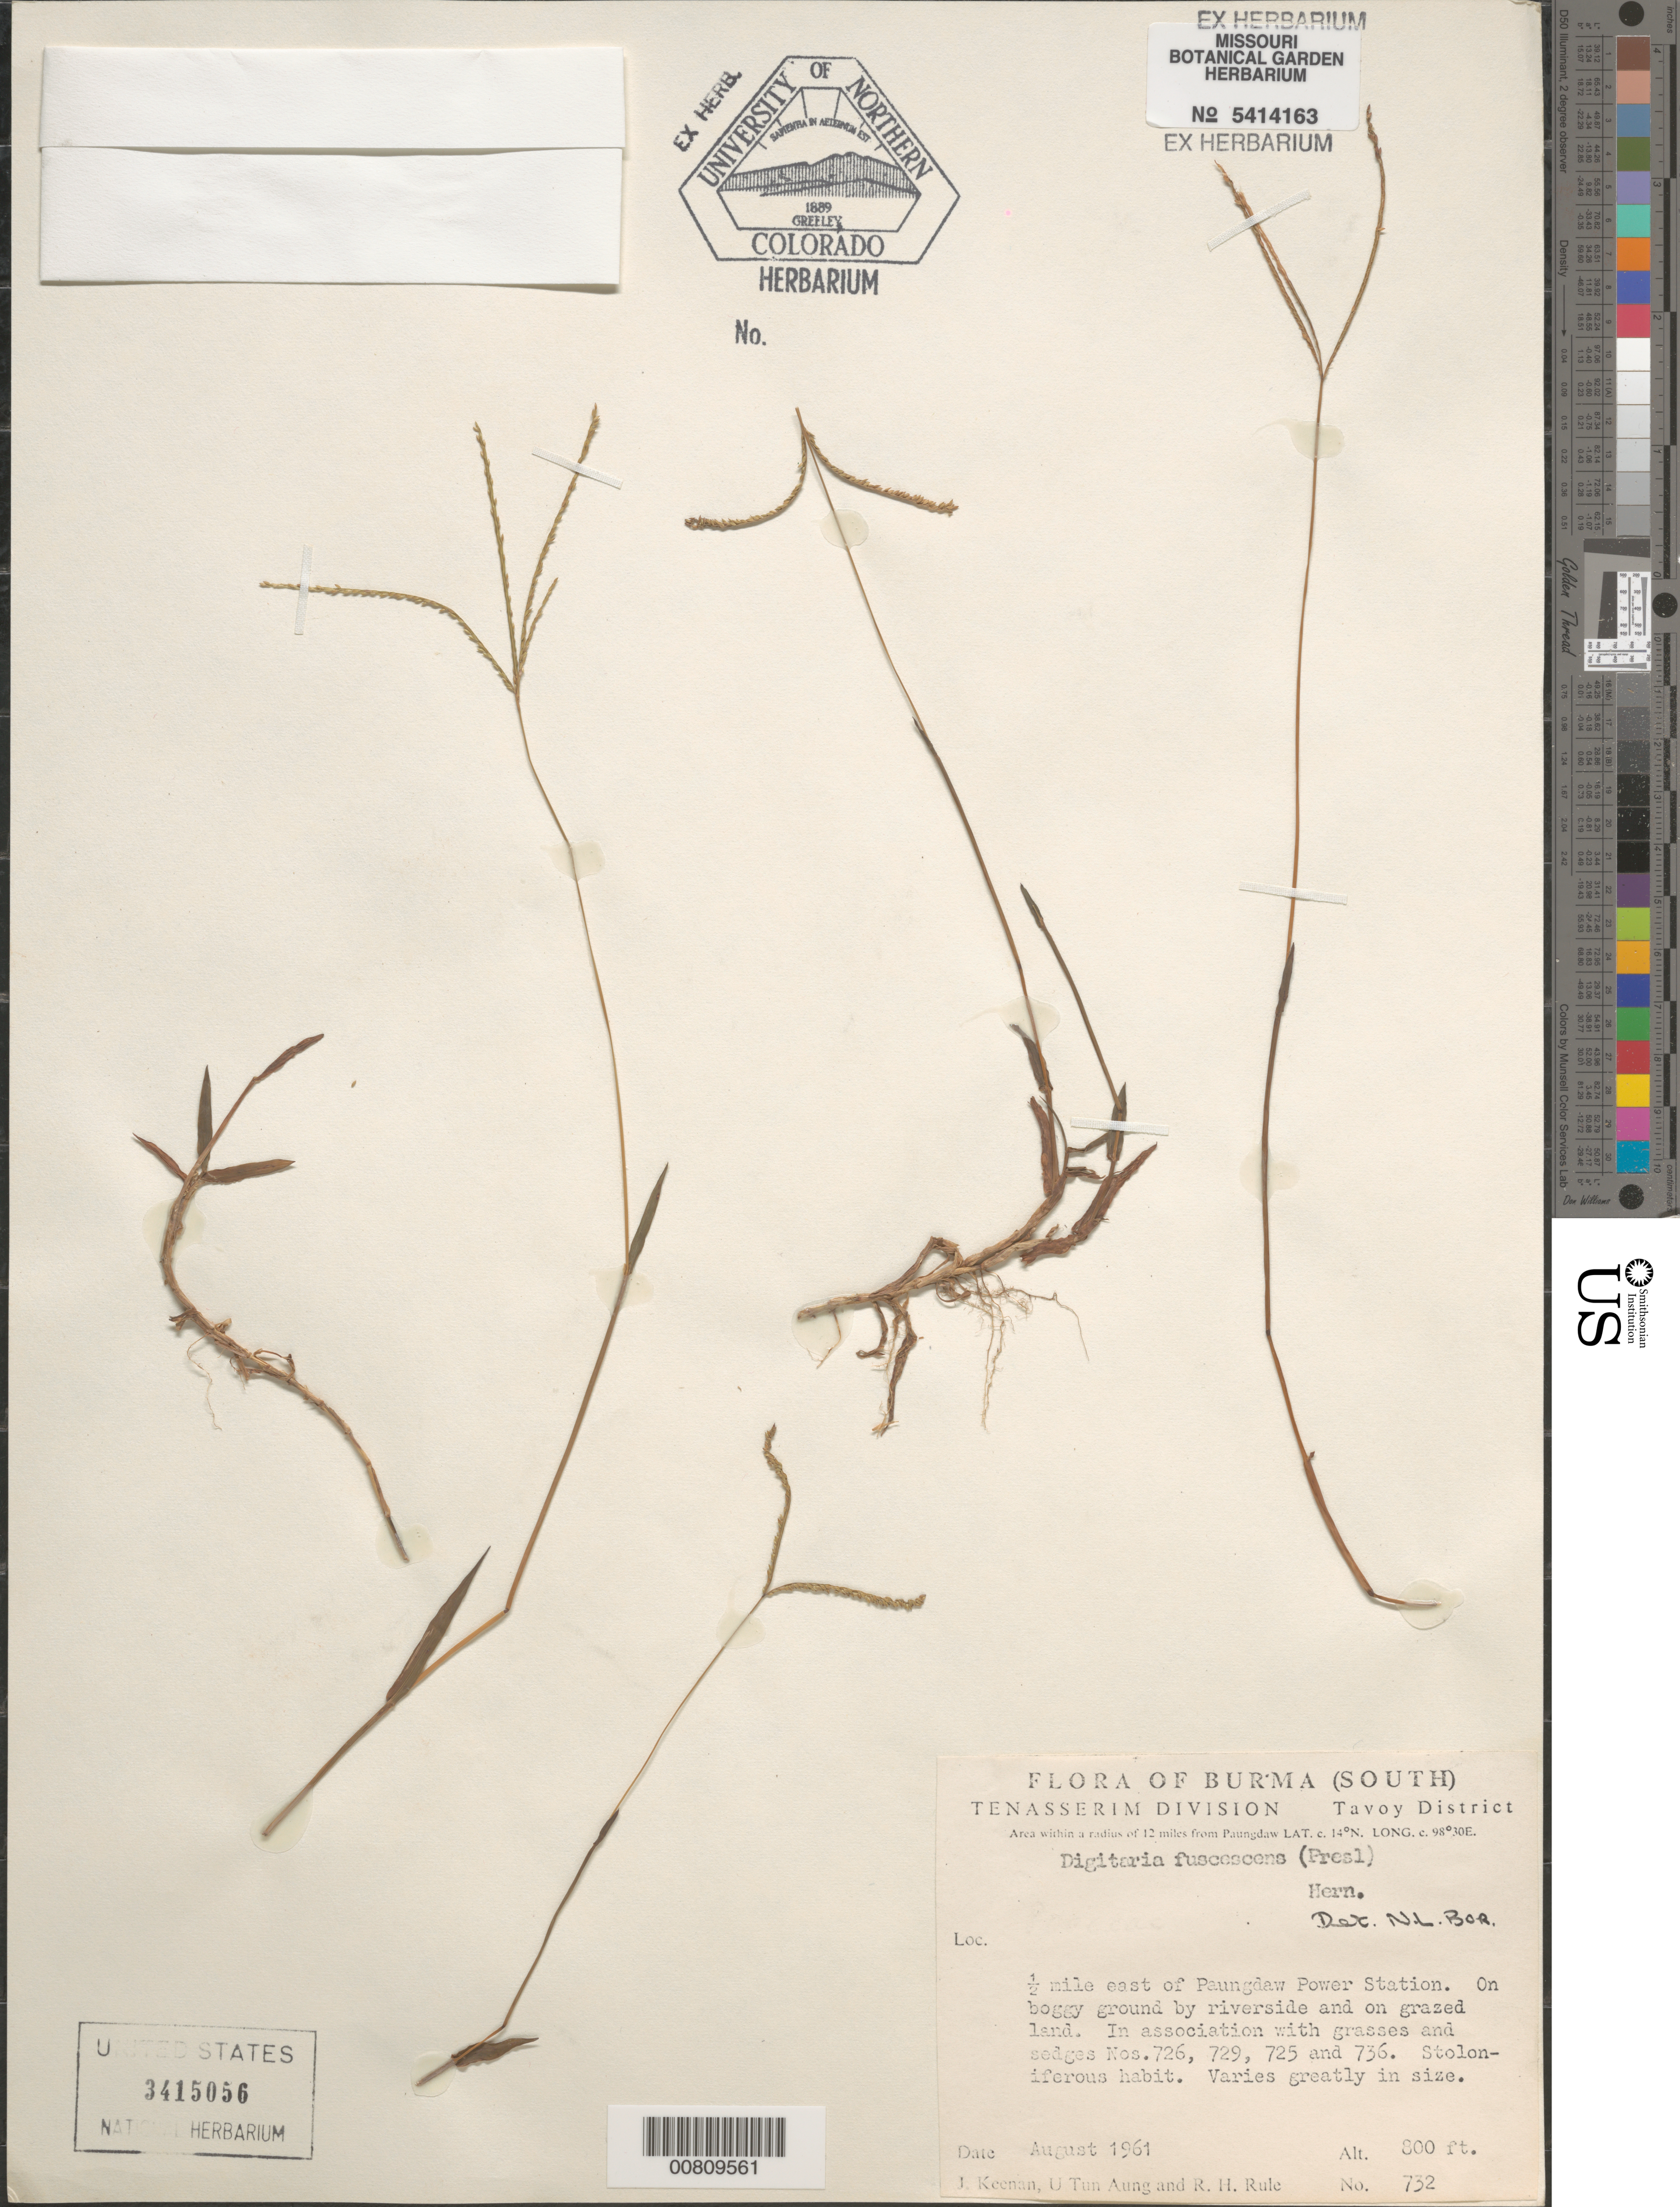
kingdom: Plantae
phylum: Tracheophyta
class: Liliopsida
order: Poales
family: Poaceae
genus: Digitaria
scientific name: Digitaria fuscescens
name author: (J. Presl) Henr.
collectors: Keenan, J., Aung, U.T. & Rule, R.H.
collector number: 732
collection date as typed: Aug 1961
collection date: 1961-08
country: Myanmar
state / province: Tenasserim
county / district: Tavoy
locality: .5 mi E of Paungdaw Power Station.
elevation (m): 244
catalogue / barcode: US 3415056